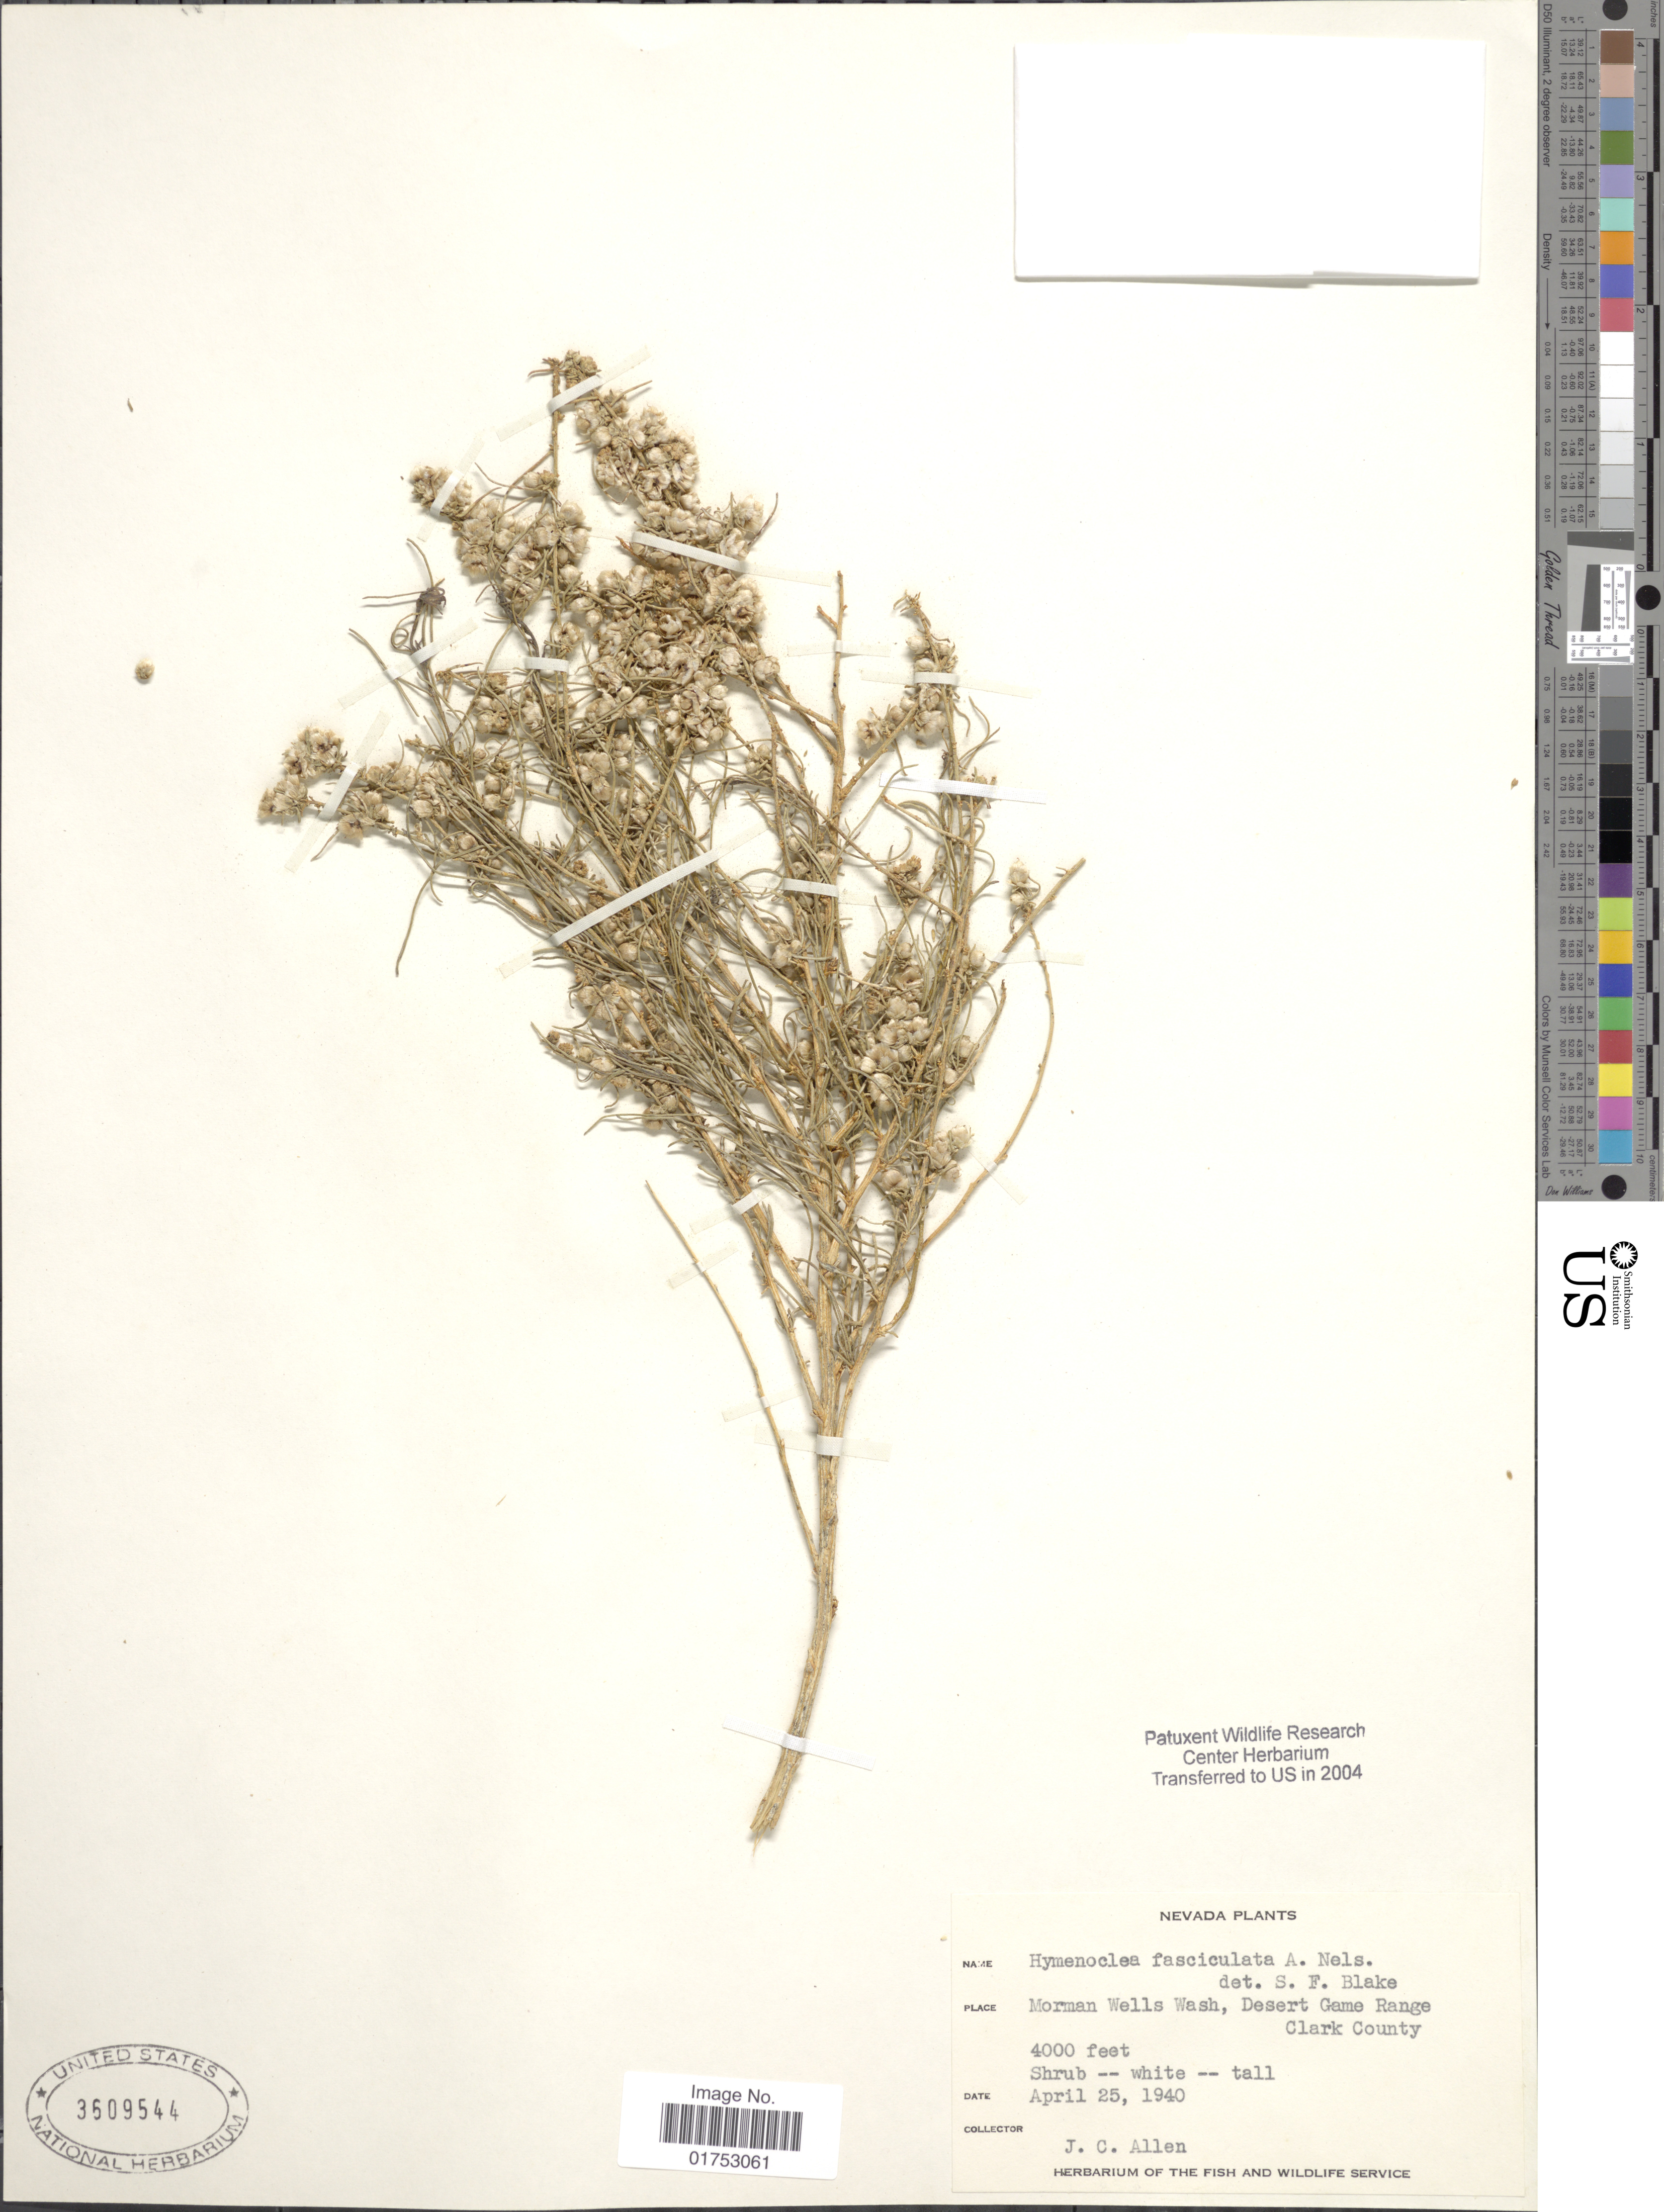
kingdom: Plantae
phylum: Tracheophyta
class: Magnoliopsida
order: Asterales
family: Asteraceae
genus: Hymenoclea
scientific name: Hymenoclea salsola var. fasciculata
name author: (A. Nelson) K.M. Peterson & W.W.Payne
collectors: J. C. Allen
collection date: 1940-04-25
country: United States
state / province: Nevada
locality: Morma Wells Wash, Desert Game Range, Clark County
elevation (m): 1219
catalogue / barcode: US 3609544